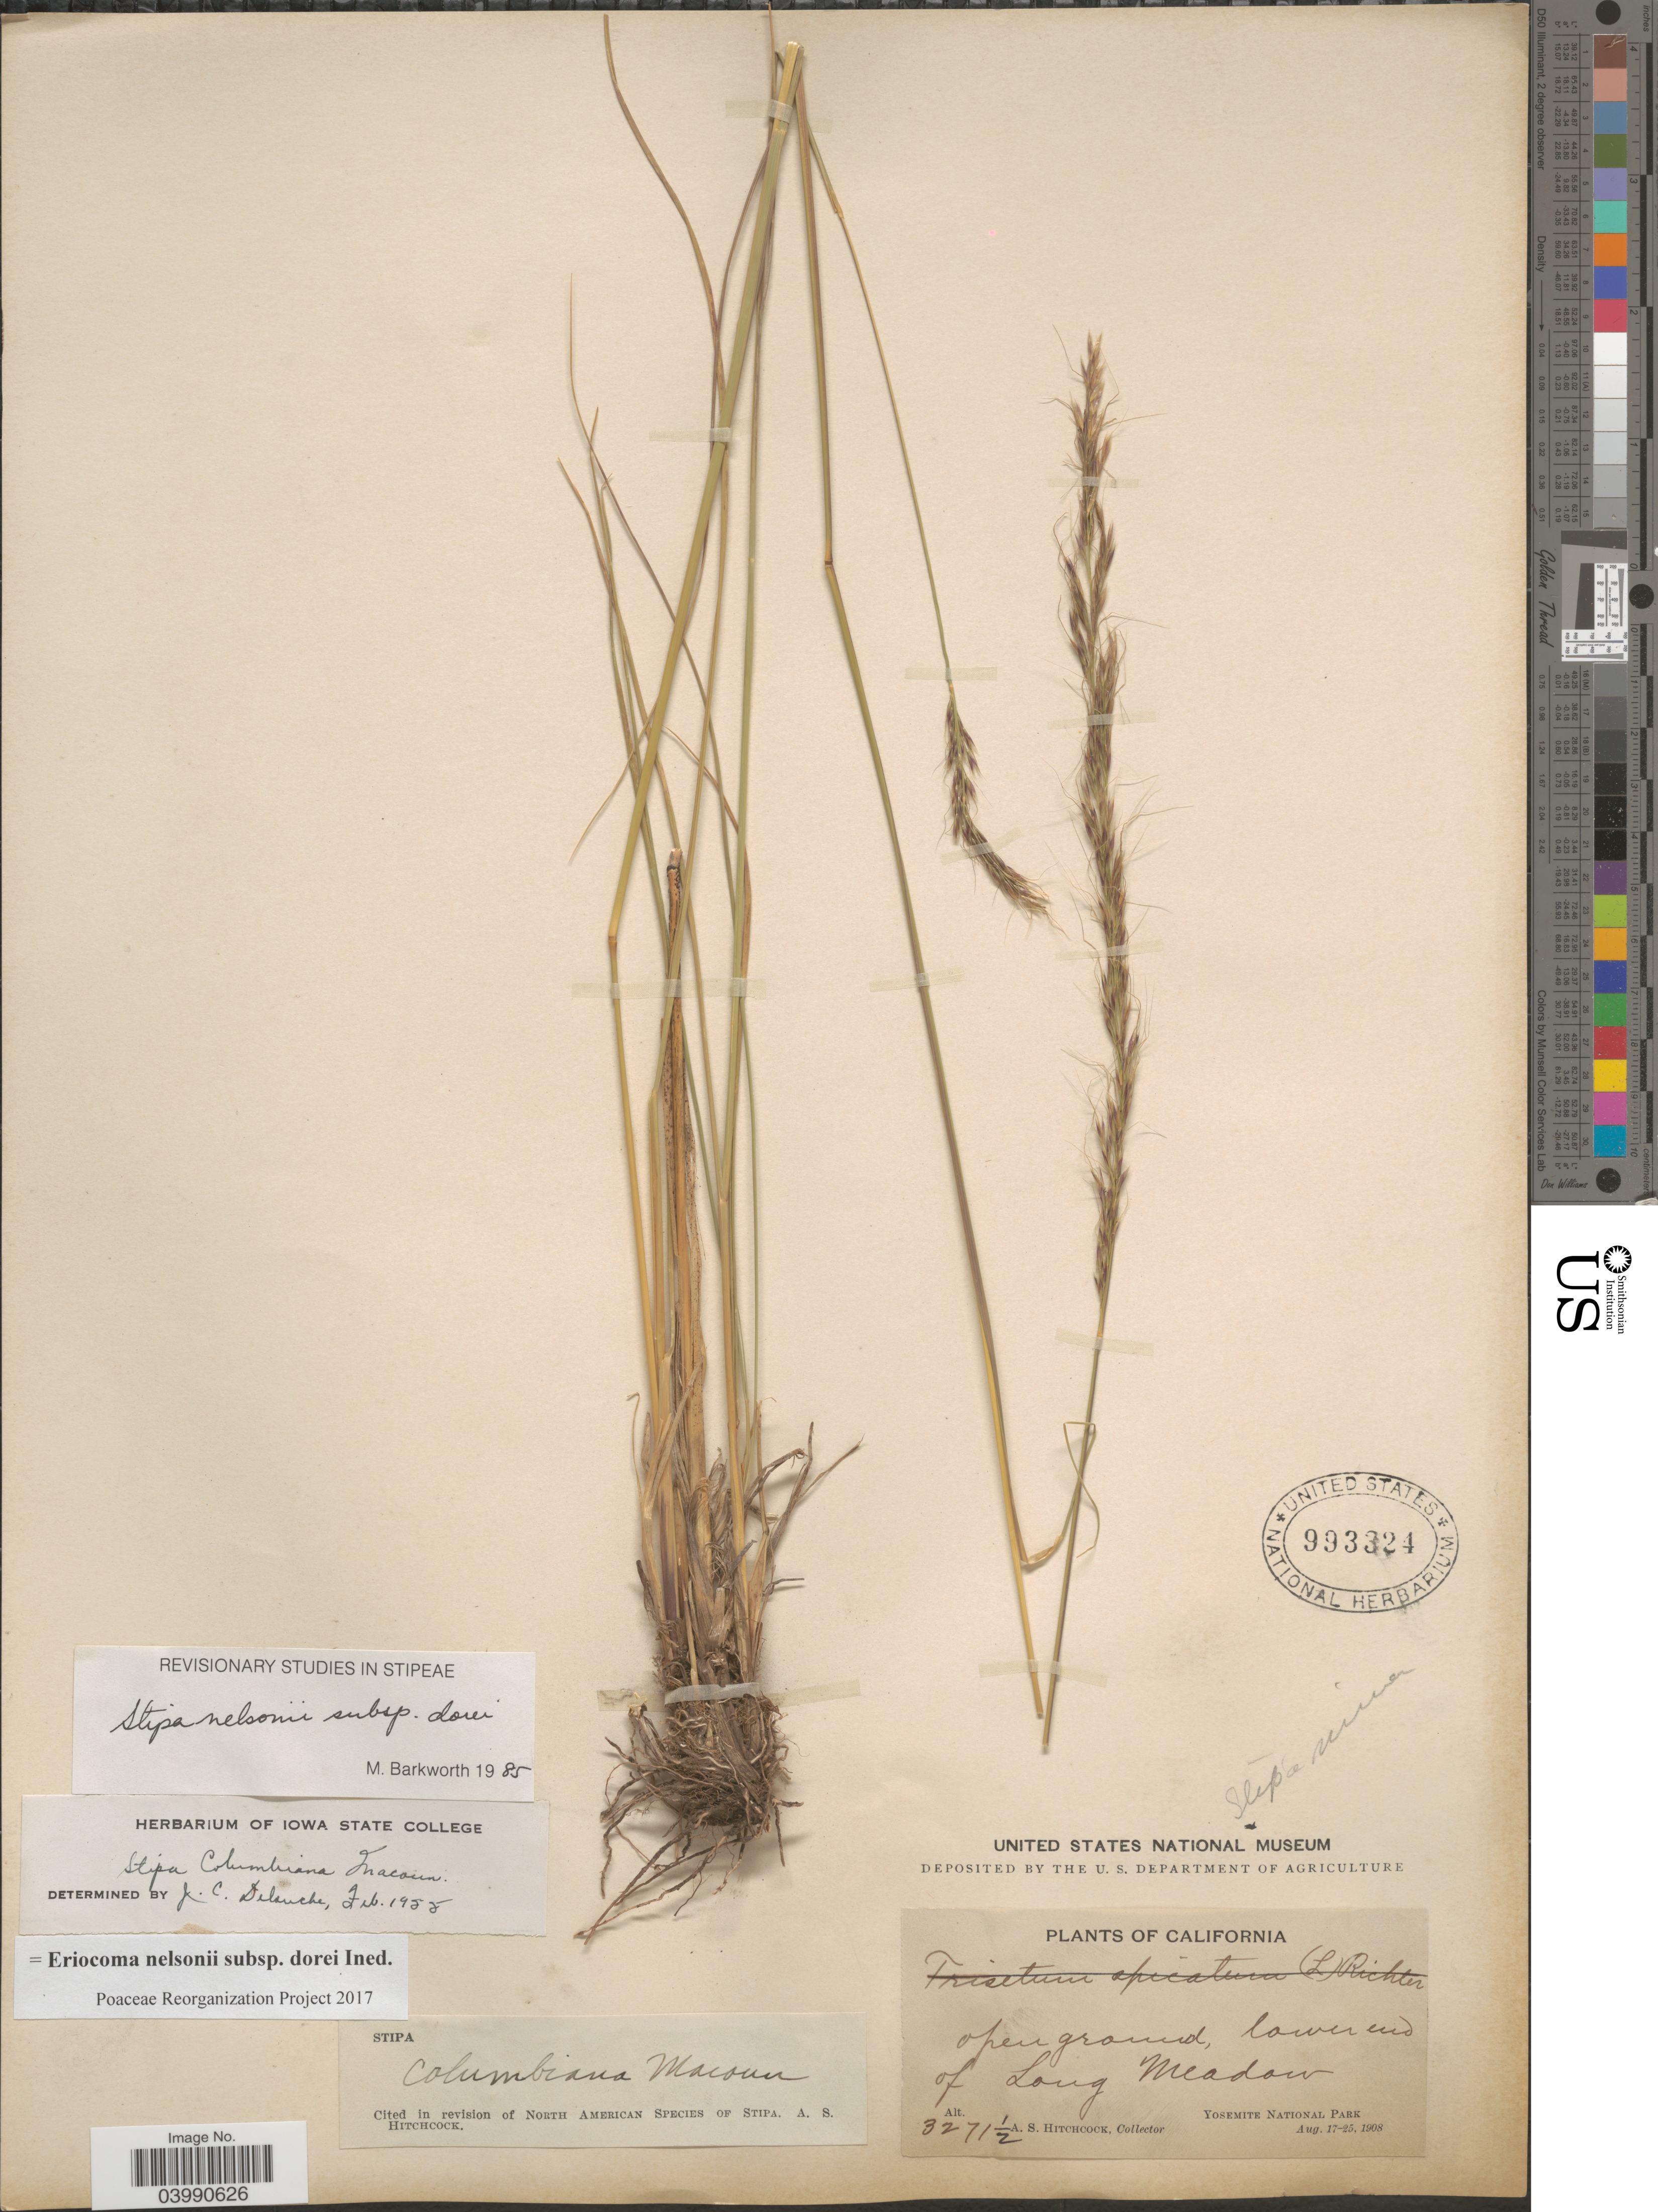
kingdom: Plantae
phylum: Tracheophyta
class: Liliopsida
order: Poales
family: Poaceae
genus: Eriocoma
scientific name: Eriocoma nelsonii subsp. dorei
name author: (Barkworth & J. Maze) Romasch.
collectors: A. S. Hitchcock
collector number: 3271½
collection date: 1908-08-17/1908-08-25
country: United States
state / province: California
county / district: Mariposa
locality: Lower end of Long Meadow. Yosemite National Park.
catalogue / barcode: US 993324